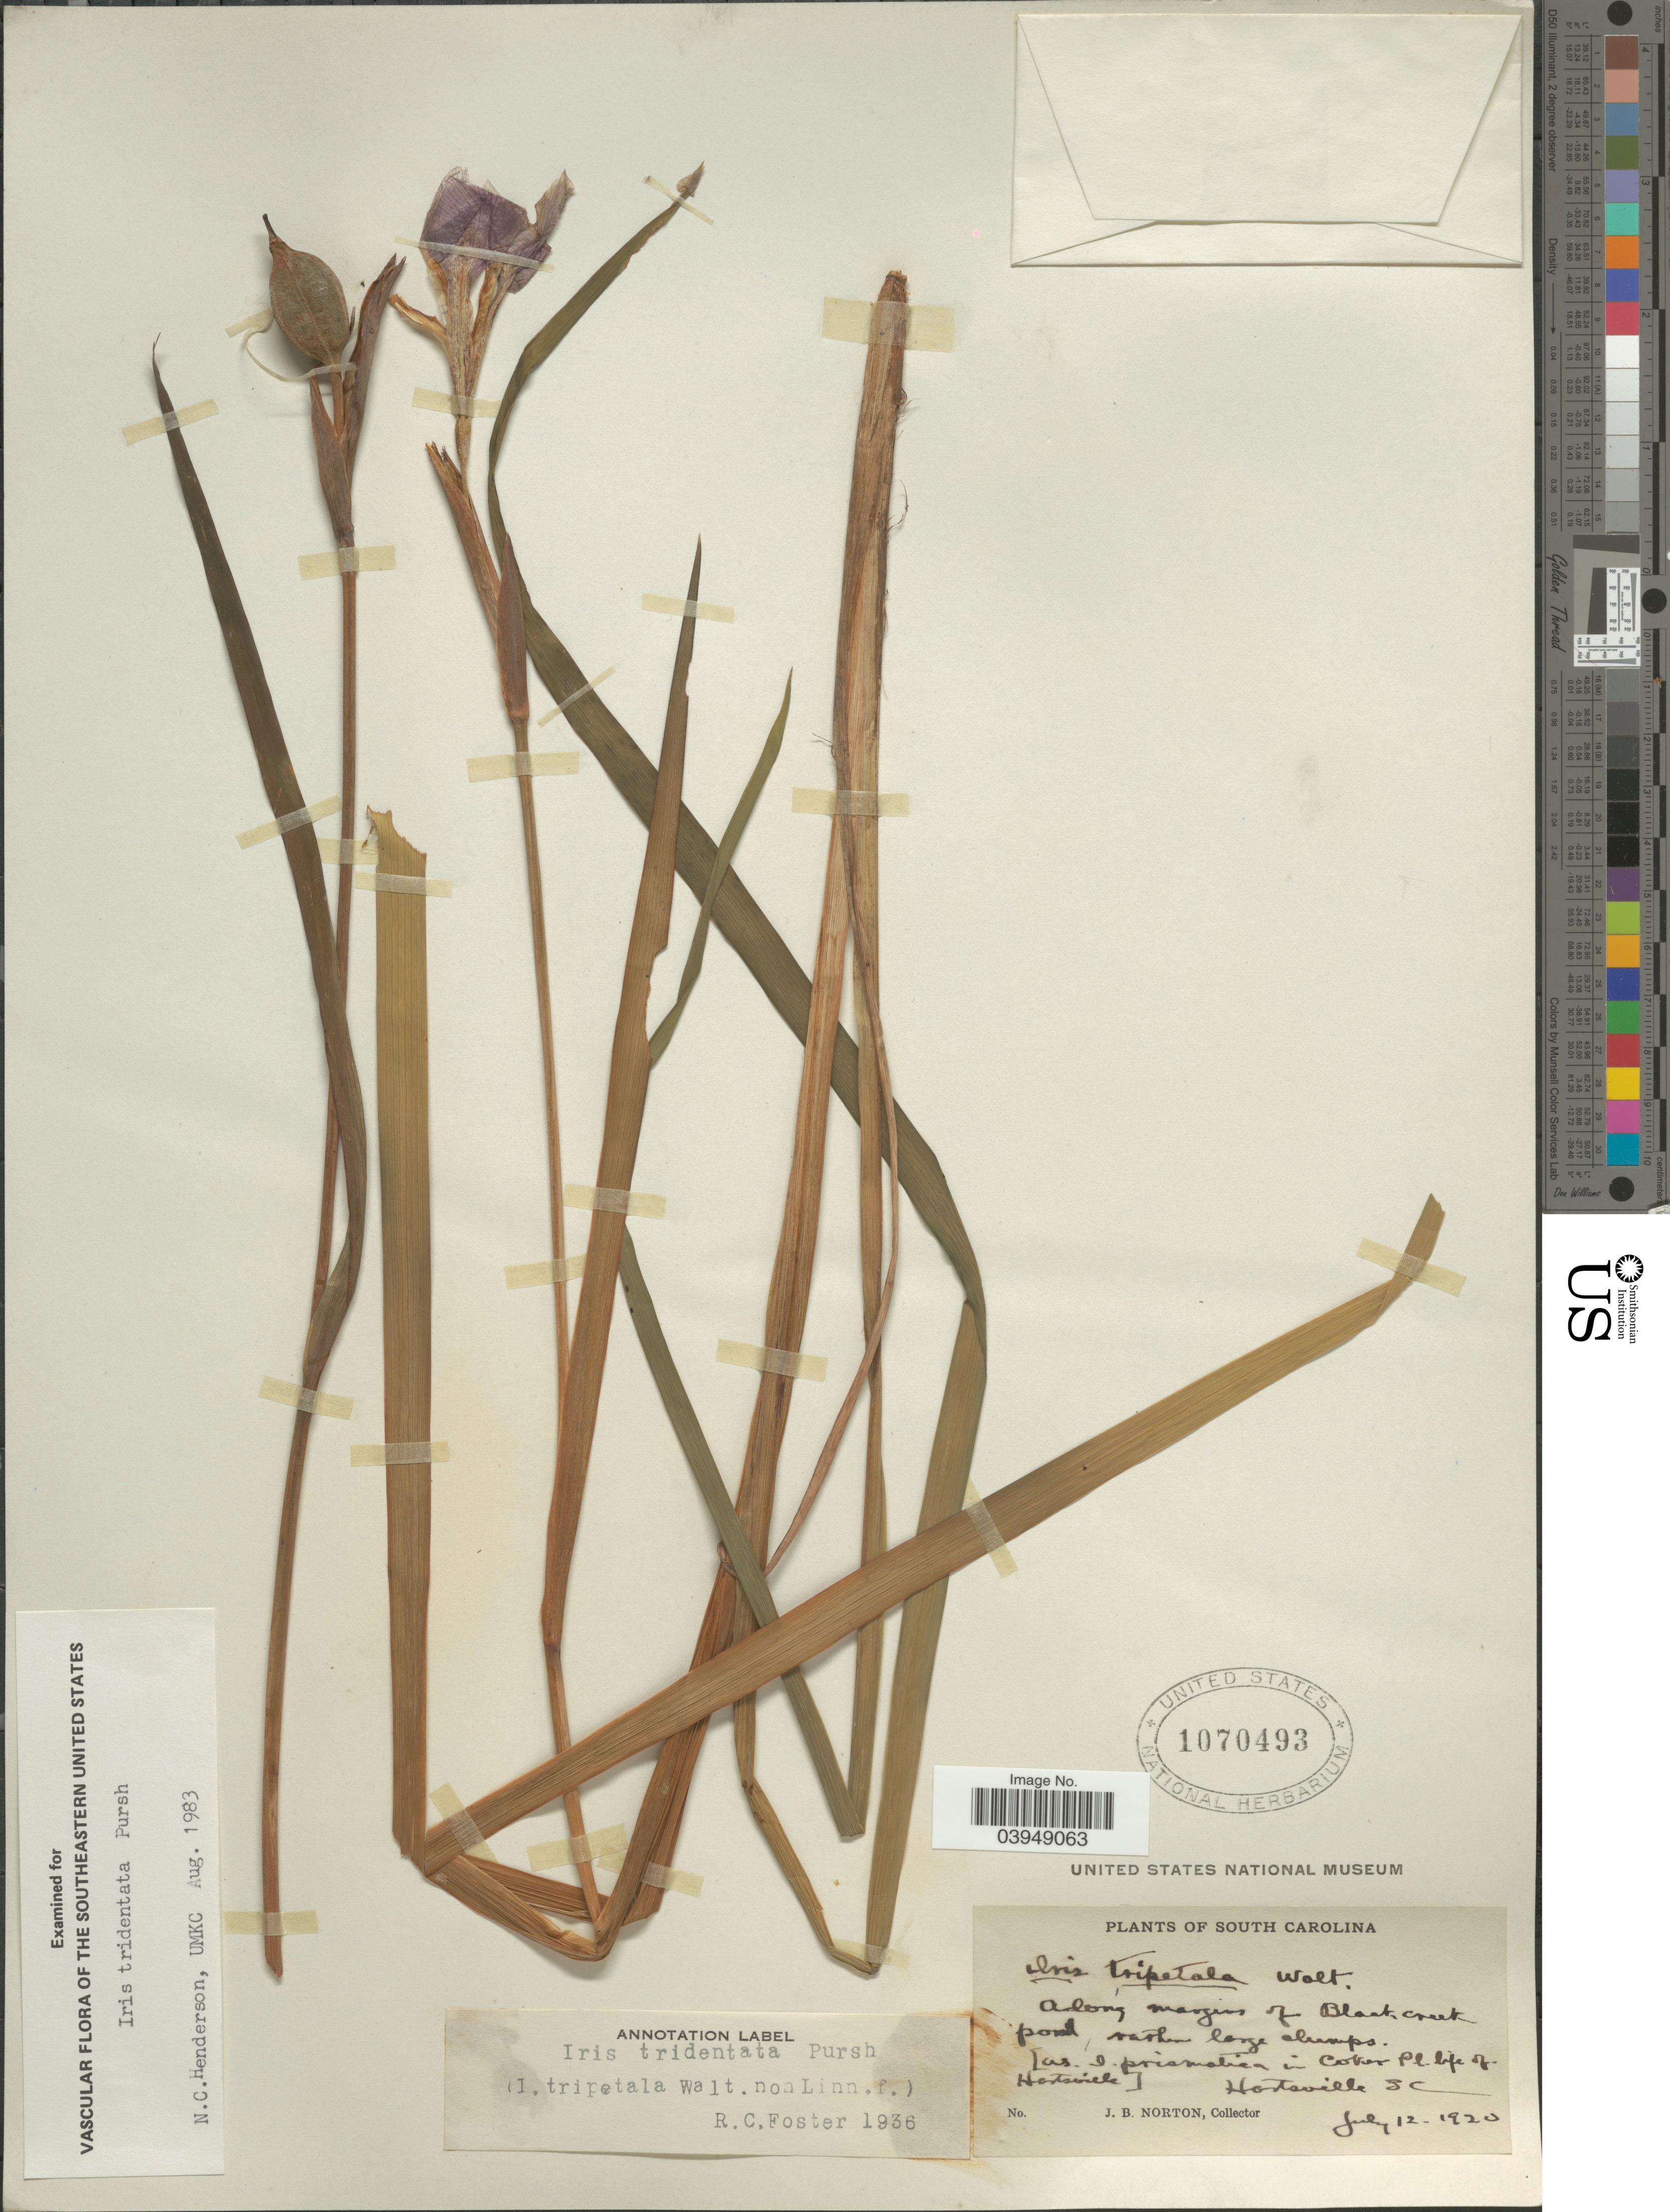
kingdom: Plantae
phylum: Tracheophyta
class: Liliopsida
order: Asparagales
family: Iridaceae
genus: Iris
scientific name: Iris tridentata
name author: Pursh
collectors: J. B. Norton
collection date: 1920-07-12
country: United States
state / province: South Carolina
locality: Along margin of Black creek pond. Hartsville.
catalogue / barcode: US 1070493